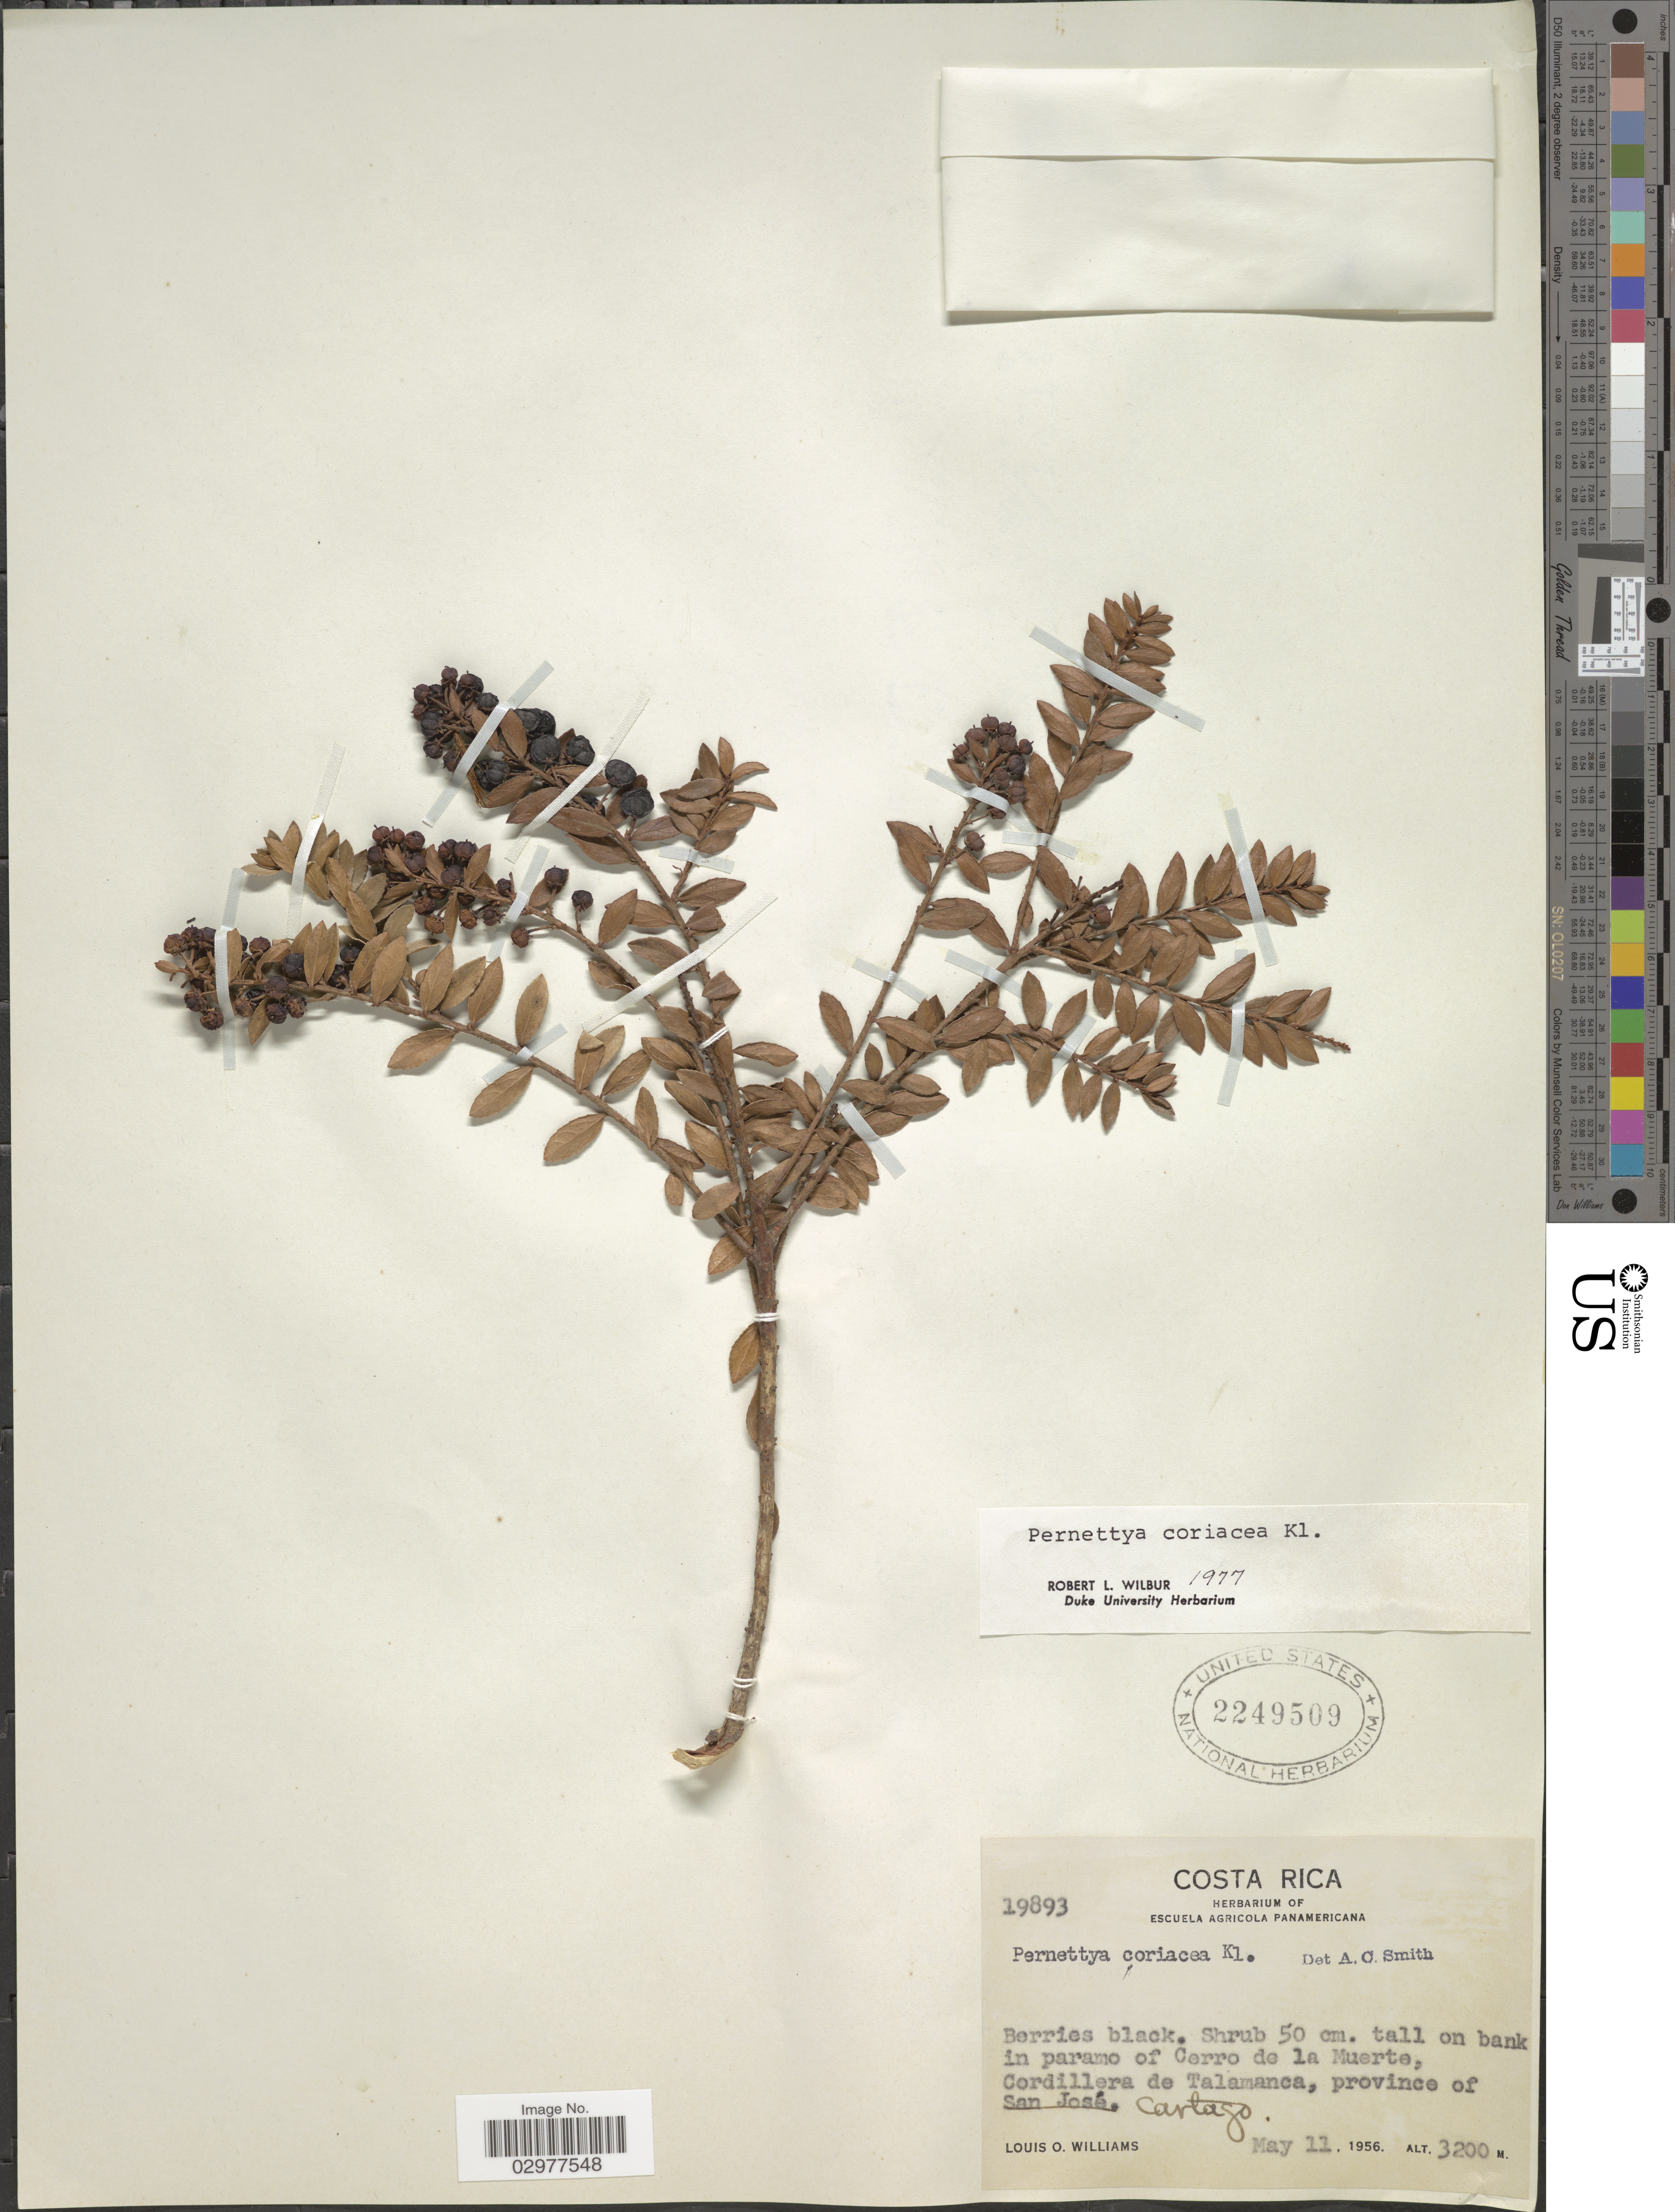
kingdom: Plantae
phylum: Tracheophyta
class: Magnoliopsida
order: Ericales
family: Ericaceae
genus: Pernettya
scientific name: Pernettya prostrata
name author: (Cav.) DC.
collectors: L. O. Williams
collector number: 19893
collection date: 1956-05-11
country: Costa Rica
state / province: Cartago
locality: Tall on bank in paramo of Cerro de la Muerte, Cordillera de Talamanca.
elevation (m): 3200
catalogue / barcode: US 2249509